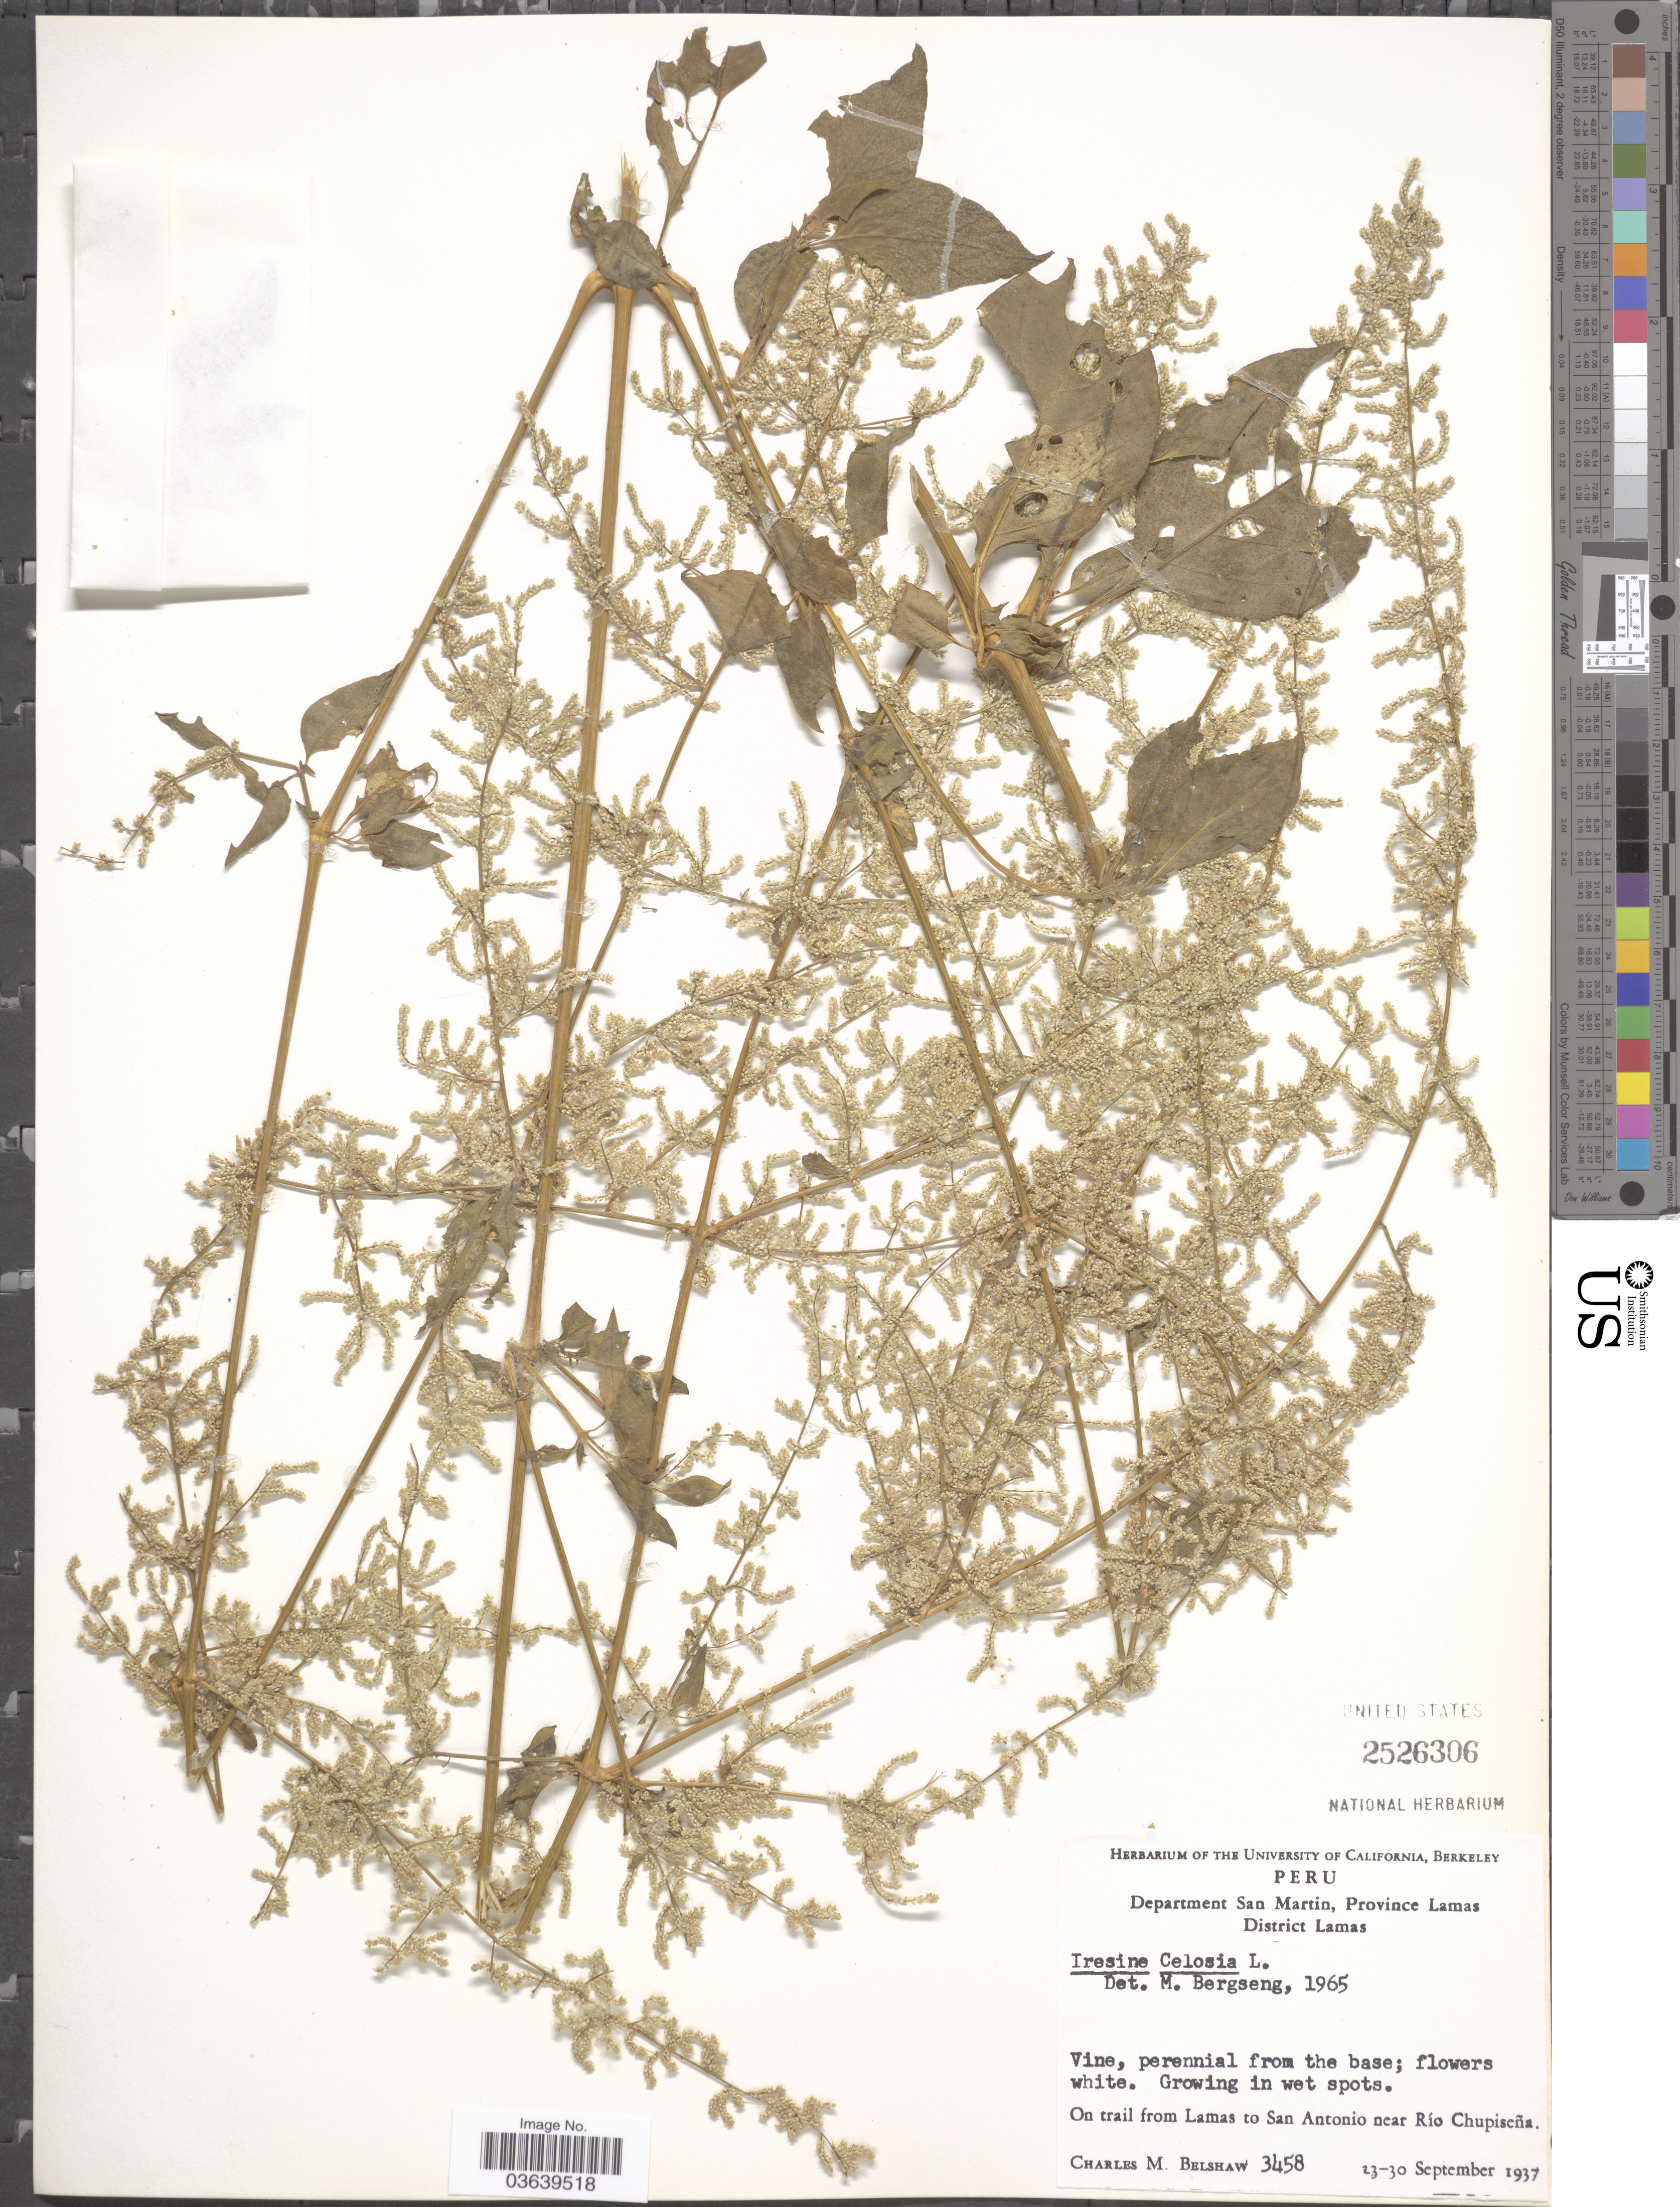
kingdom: Plantae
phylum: Tracheophyta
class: Magnoliopsida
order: Caryophyllales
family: Amaranthaceae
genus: Iresine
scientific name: Iresine celosia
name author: L.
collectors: C. Shaw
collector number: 3458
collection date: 1937-09-23/1937-09-30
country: Peru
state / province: San Martín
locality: Department San Martin, Province Lamas. District Lamas. On trail from Lamas to San Antonio near Río Chupiseña.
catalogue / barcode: US 2526306